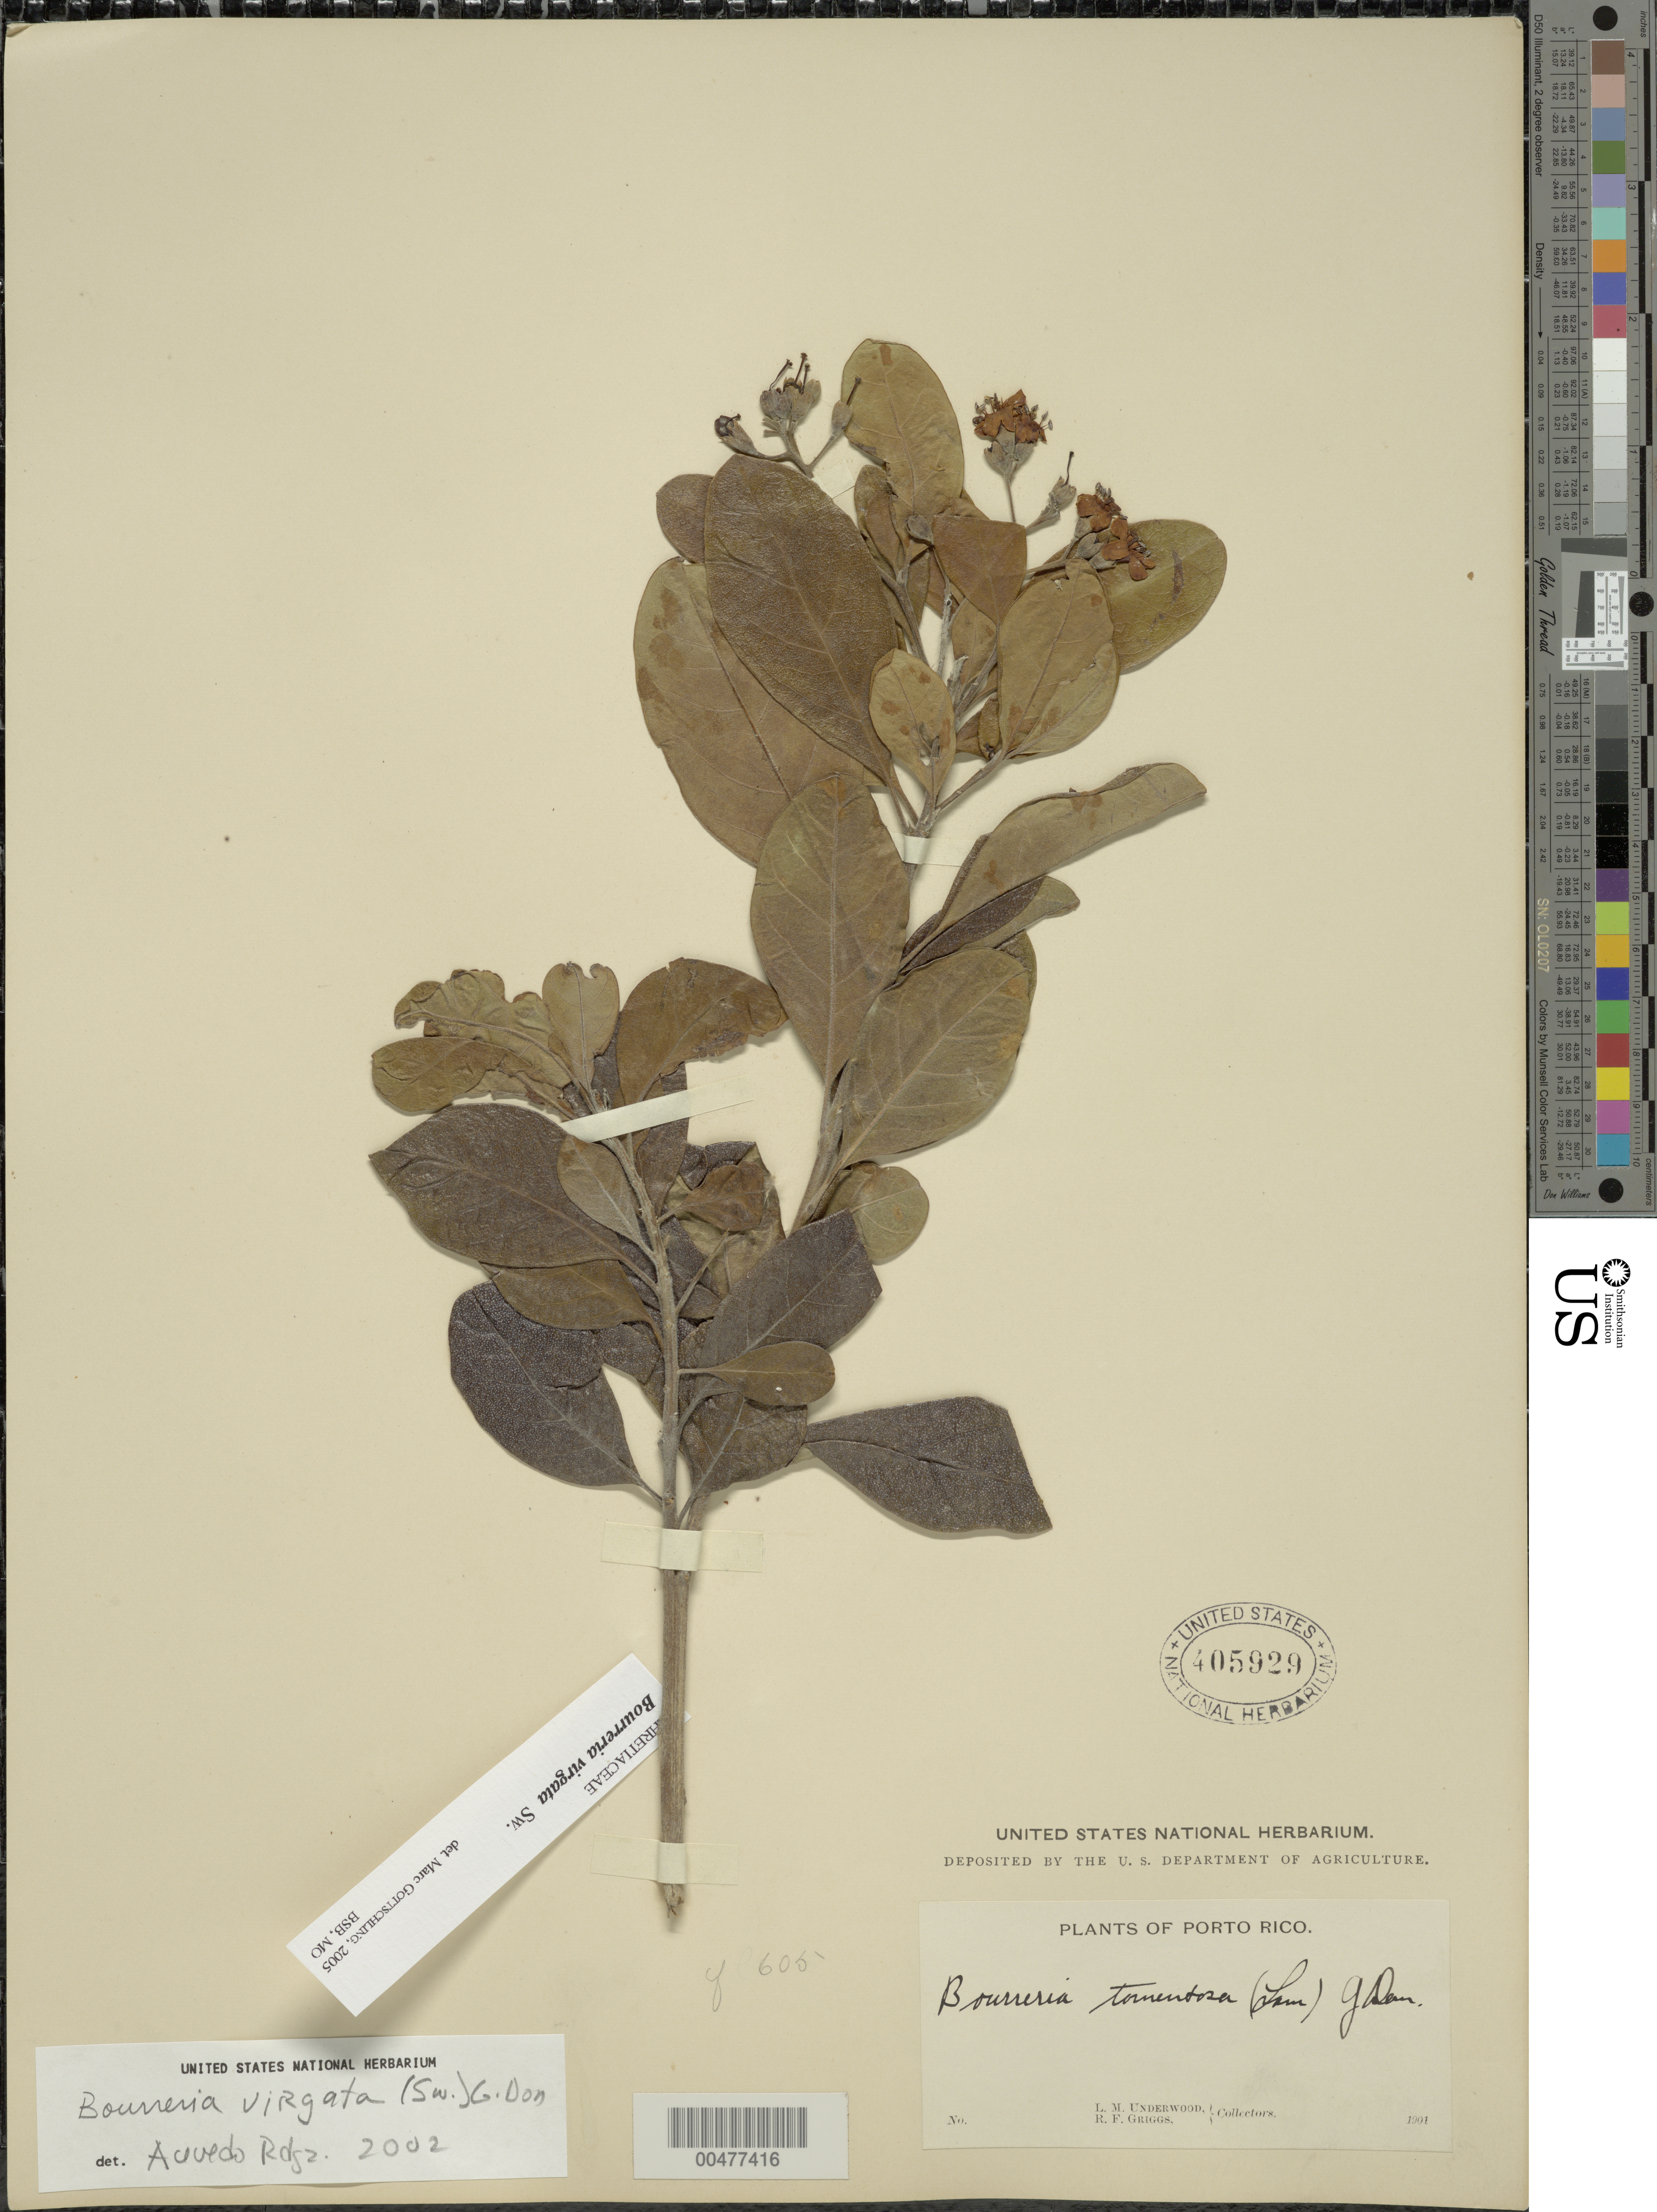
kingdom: Plantae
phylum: Tracheophyta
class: Magnoliopsida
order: Boraginales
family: Ehretiaceae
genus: Bourreria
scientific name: Bourreria tomentosa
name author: (Lam.) G. Don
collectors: L. M. Underwood & R. F. Griggs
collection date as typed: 1901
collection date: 1901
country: Puerto Rico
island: Greater Antilles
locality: without specific locality ?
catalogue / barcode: US 405929